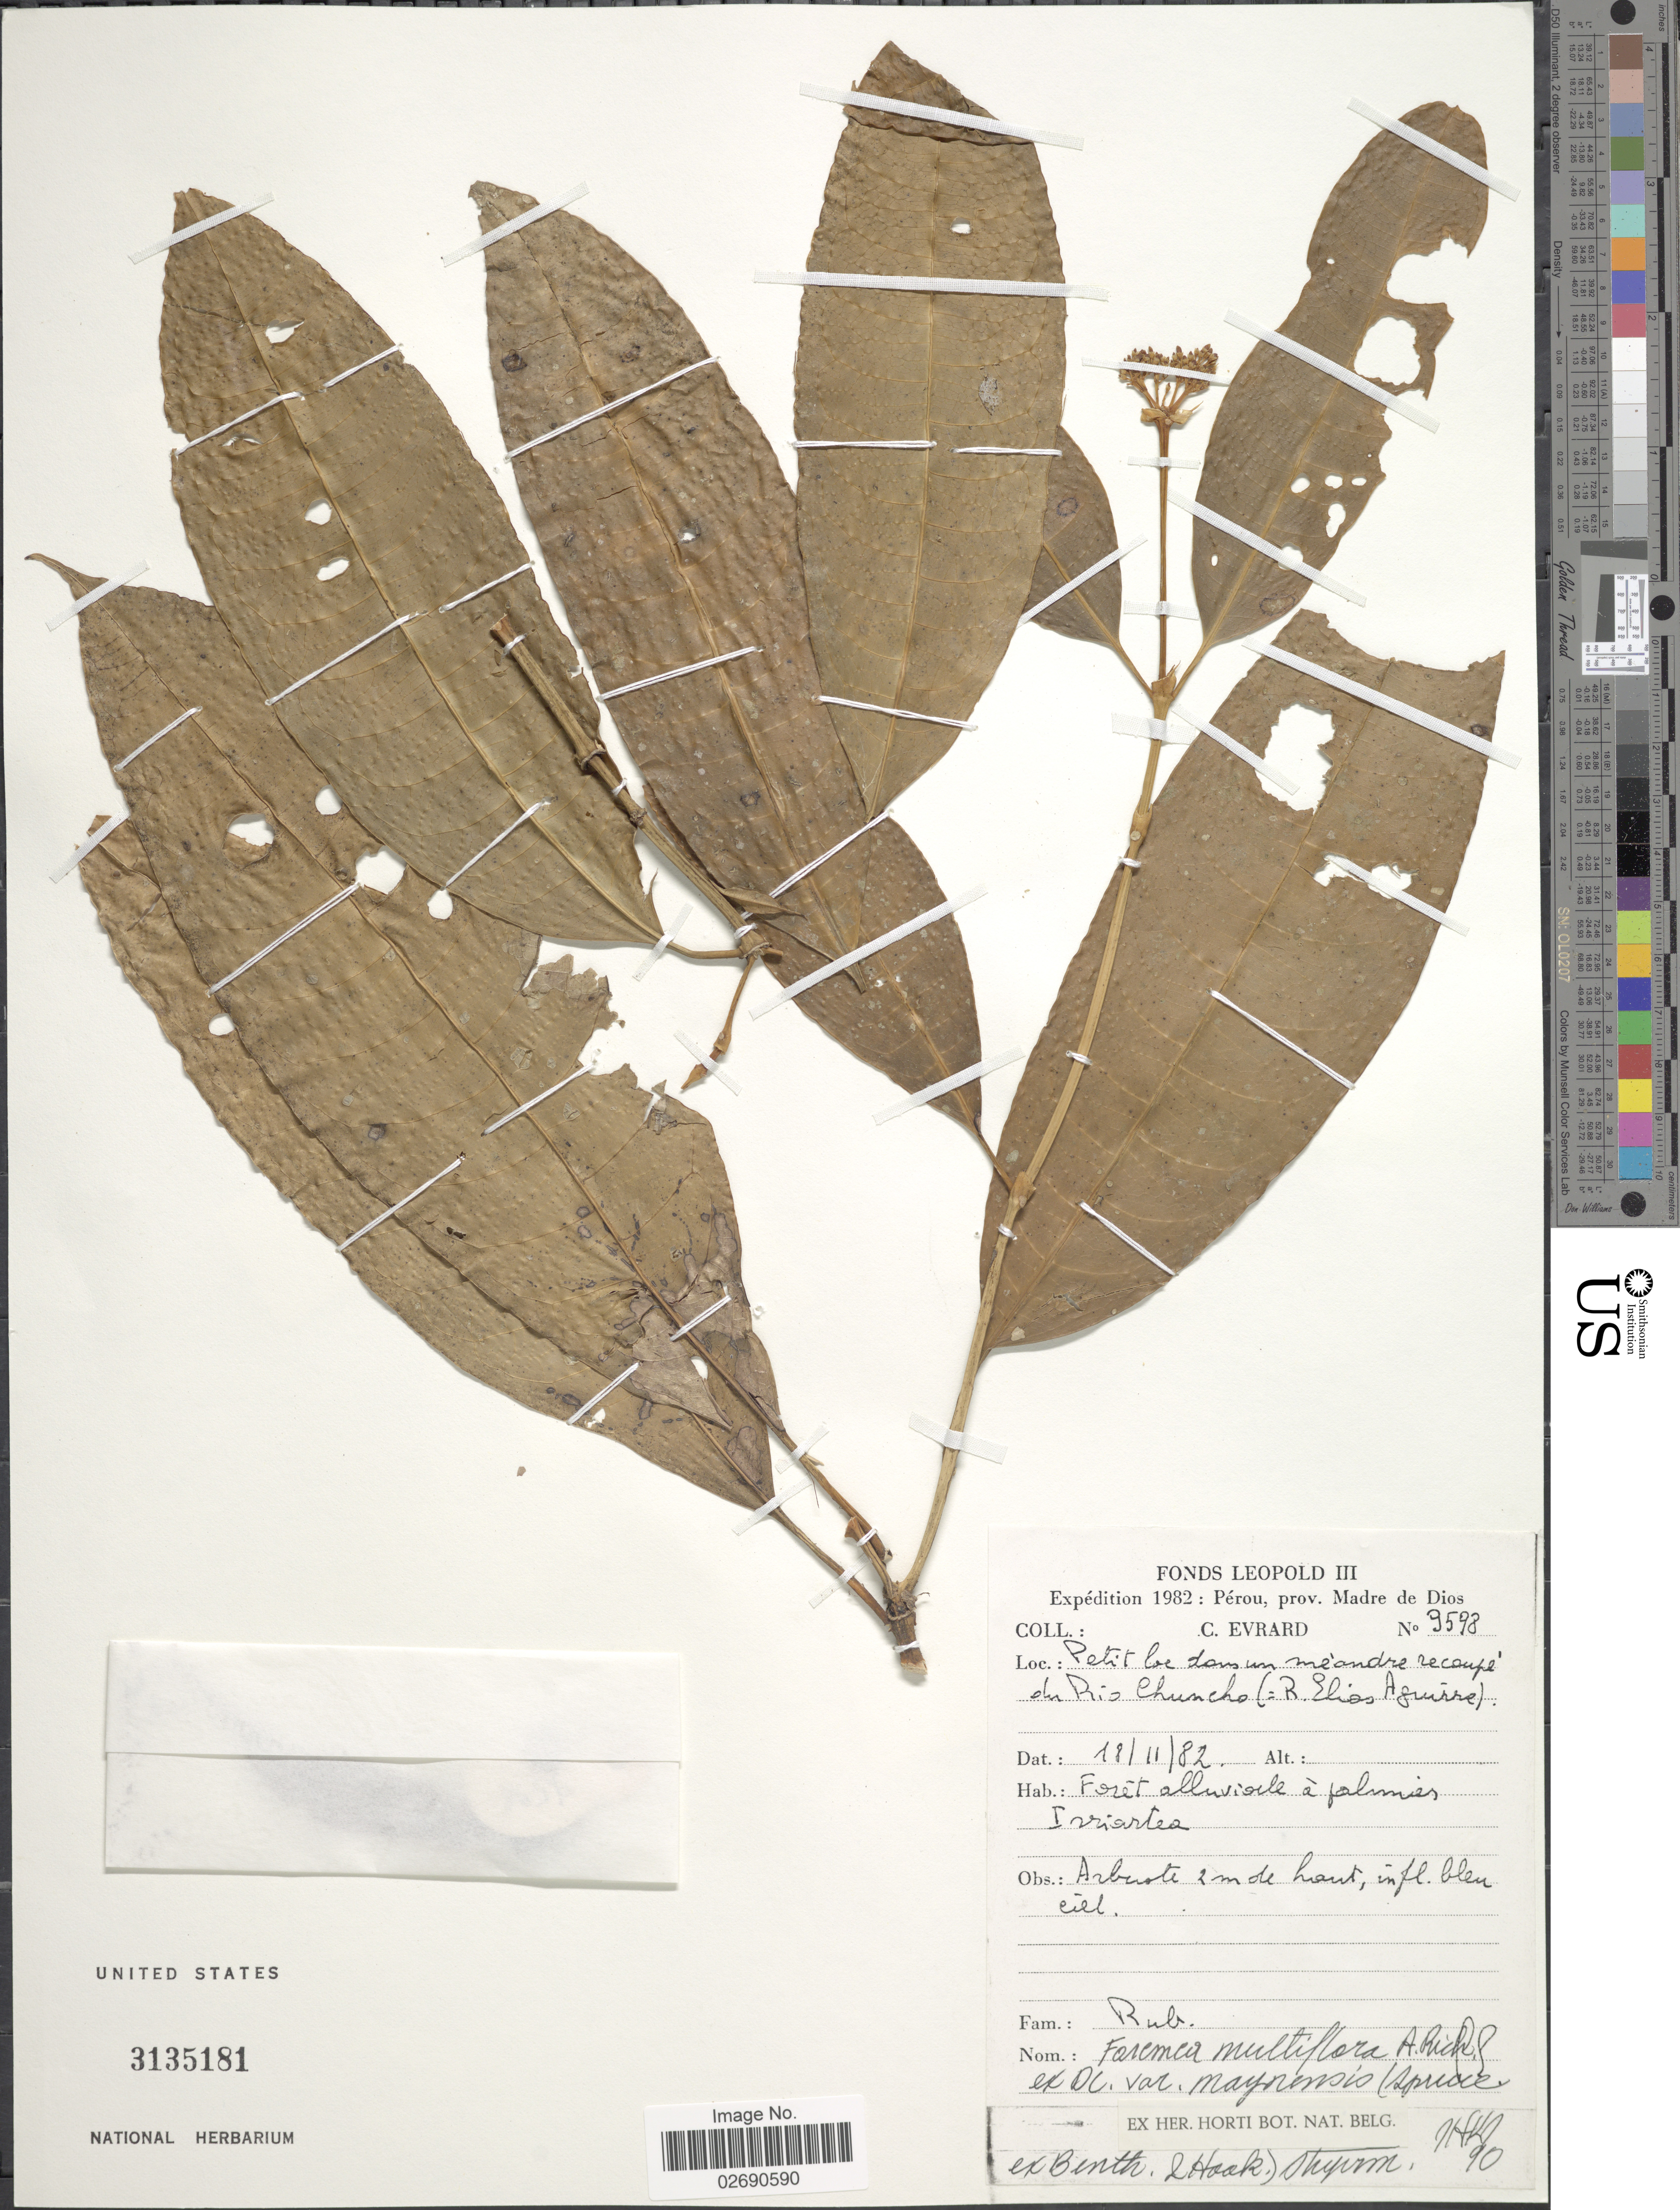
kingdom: Plantae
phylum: Tracheophyta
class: Magnoliopsida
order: Gentianales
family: Rubiaceae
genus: Faramea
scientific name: Faramea multiflora var. maynensis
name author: (Spruce ex Rusby) Steyerm.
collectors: C. Evrard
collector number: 9598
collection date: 1982-11-18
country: Peru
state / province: Madre de Dios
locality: Petit lac dans un méandre recoupé du Río Chuncho (= R. Elias Aguirre), Pérou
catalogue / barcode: US 3135181